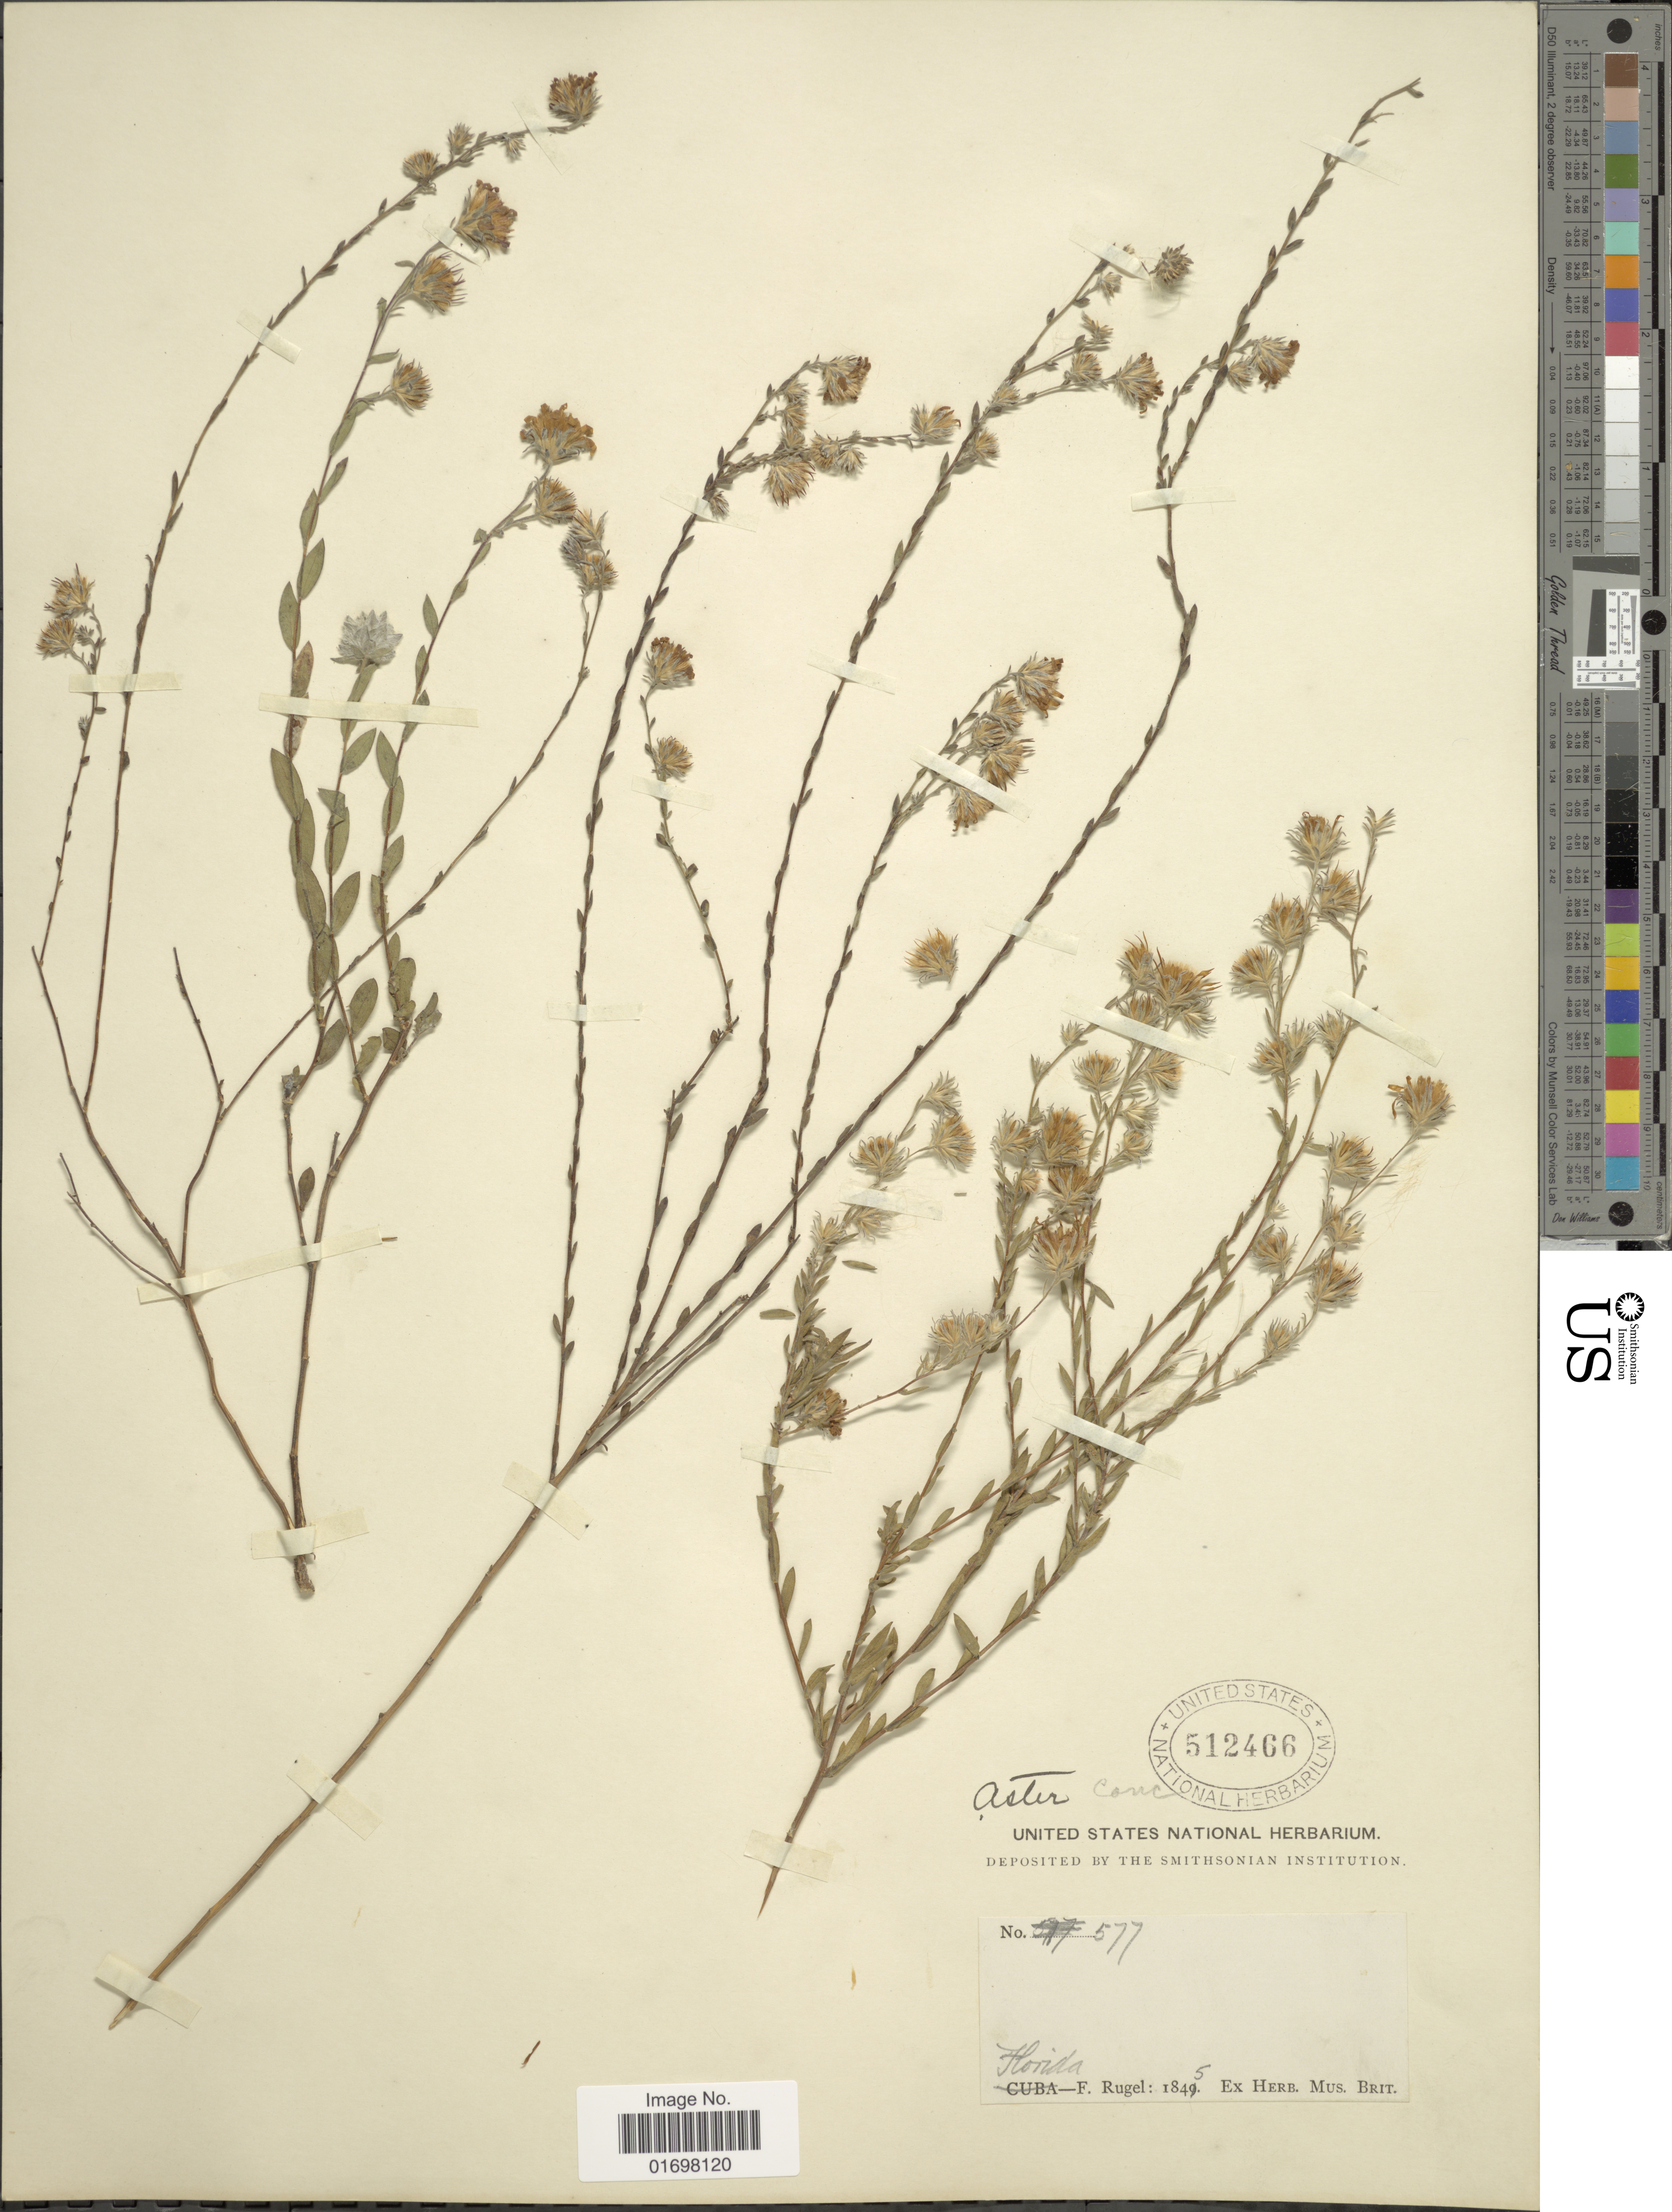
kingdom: Plantae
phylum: Tracheophyta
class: Magnoliopsida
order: Asterales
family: Asteraceae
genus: Symphyotrichum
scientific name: Symphyotrichum concolor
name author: (L.) G.L. Nesom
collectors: F. Rugel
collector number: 577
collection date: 1845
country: United States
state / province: Florida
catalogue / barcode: US 512466